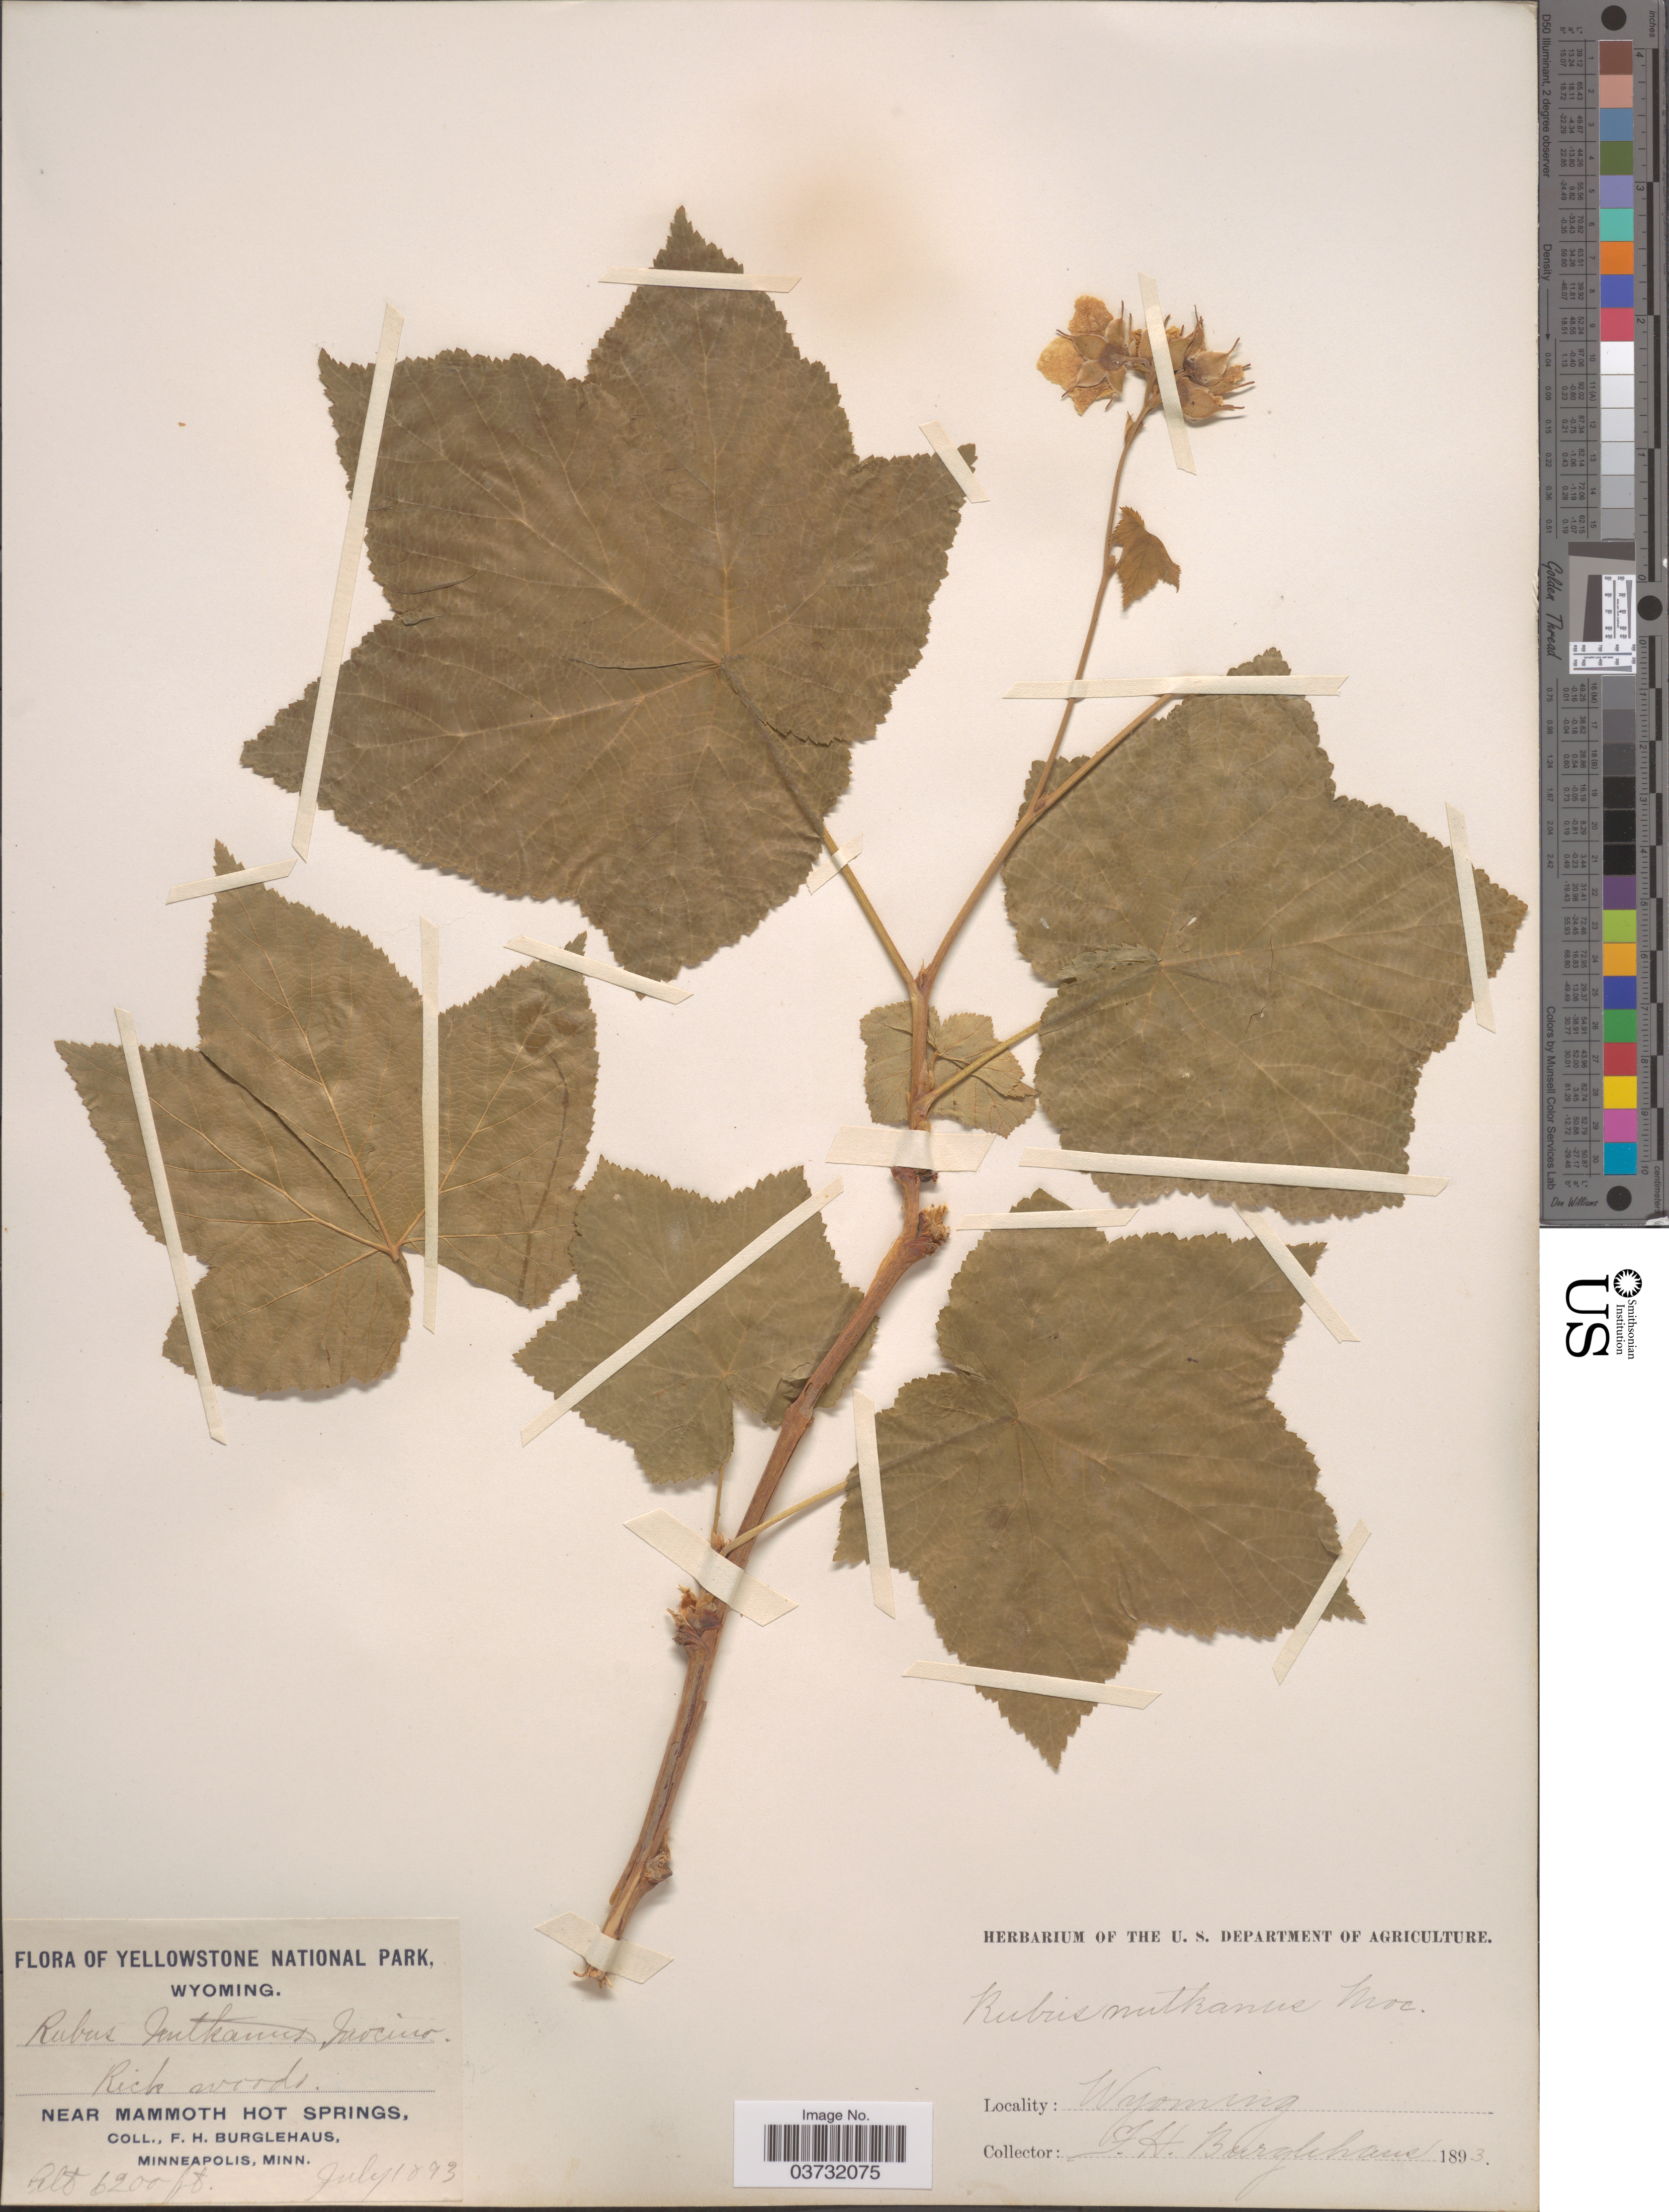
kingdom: Plantae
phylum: Tracheophyta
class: Magnoliopsida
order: Rosales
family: Rosaceae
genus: Rubus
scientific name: Rubus parviflorus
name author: Nutt.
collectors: F. Burglehaus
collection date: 1893-06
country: United States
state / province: Wyoming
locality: Yellowstone National Park. Near Mammoth Hot Springs.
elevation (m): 1890